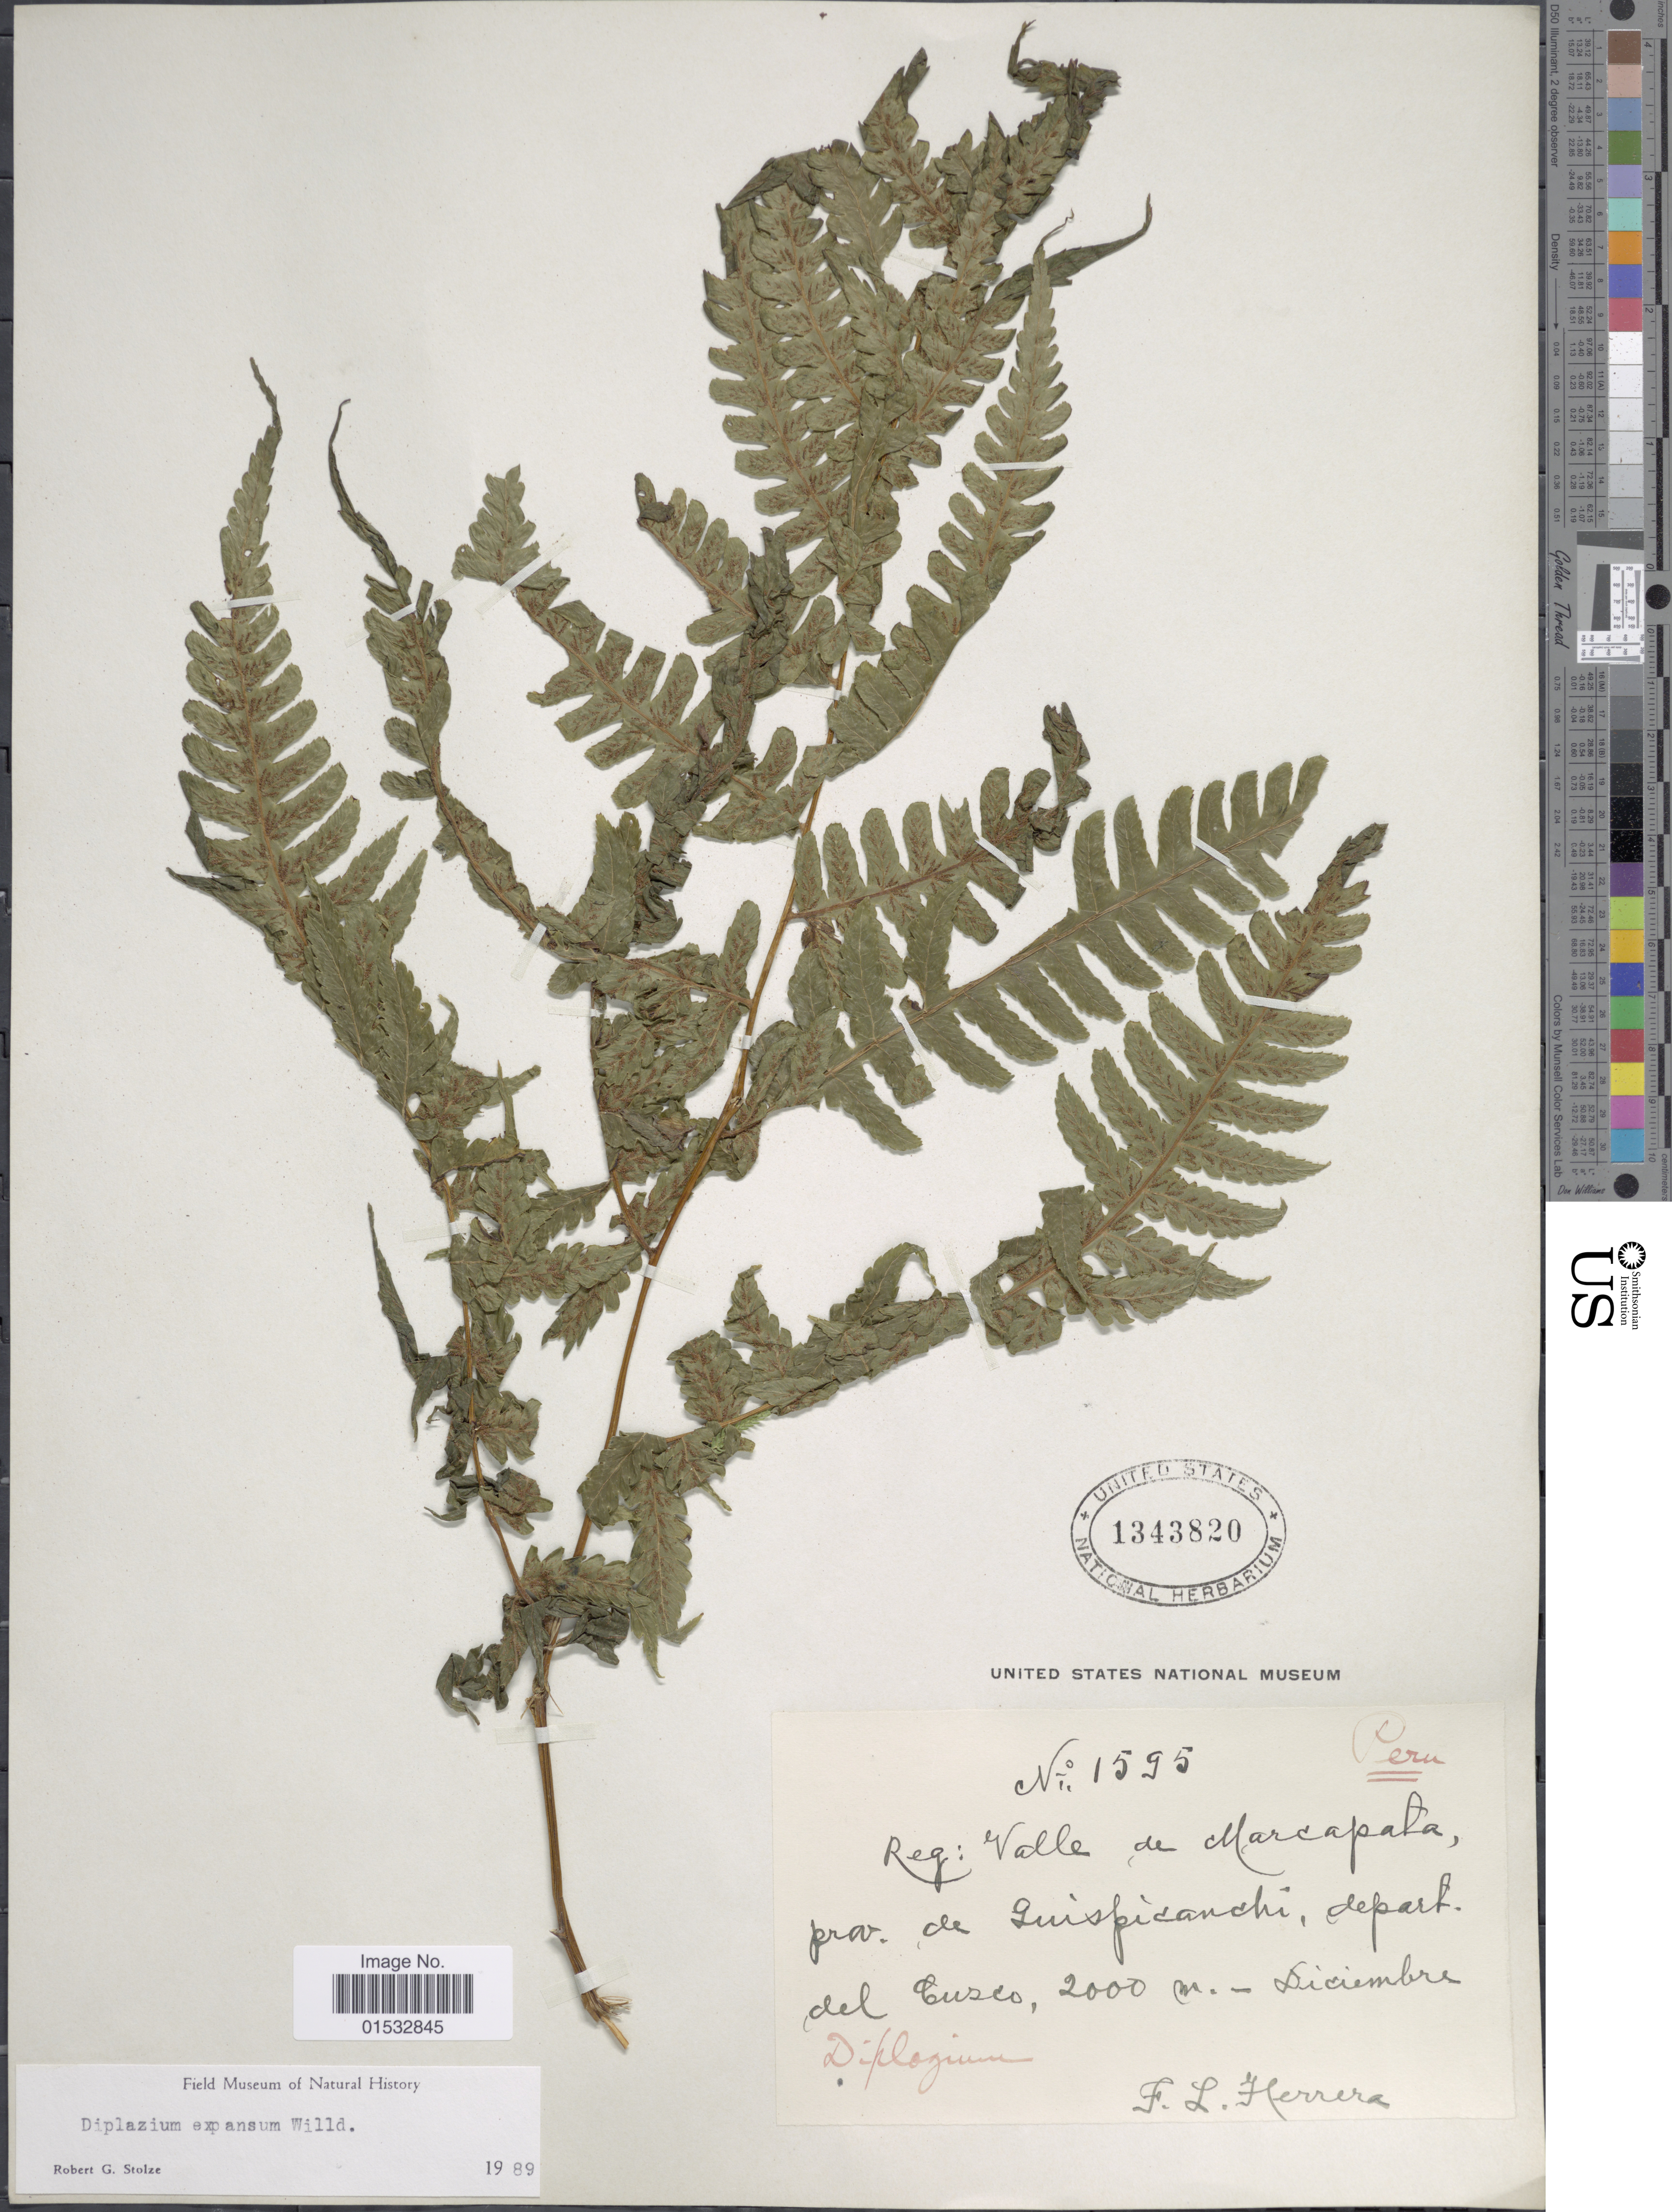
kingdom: Plantae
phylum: Tracheophyta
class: Polypodiopsida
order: Polypodiales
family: Athyriaceae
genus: Diplazium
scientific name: Diplazium expansum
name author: Willd.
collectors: F. L. Herrera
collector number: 1595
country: Peru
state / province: Cusco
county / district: Quispicanchis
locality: Valle de Marcapata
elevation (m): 2000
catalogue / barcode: US 1343820